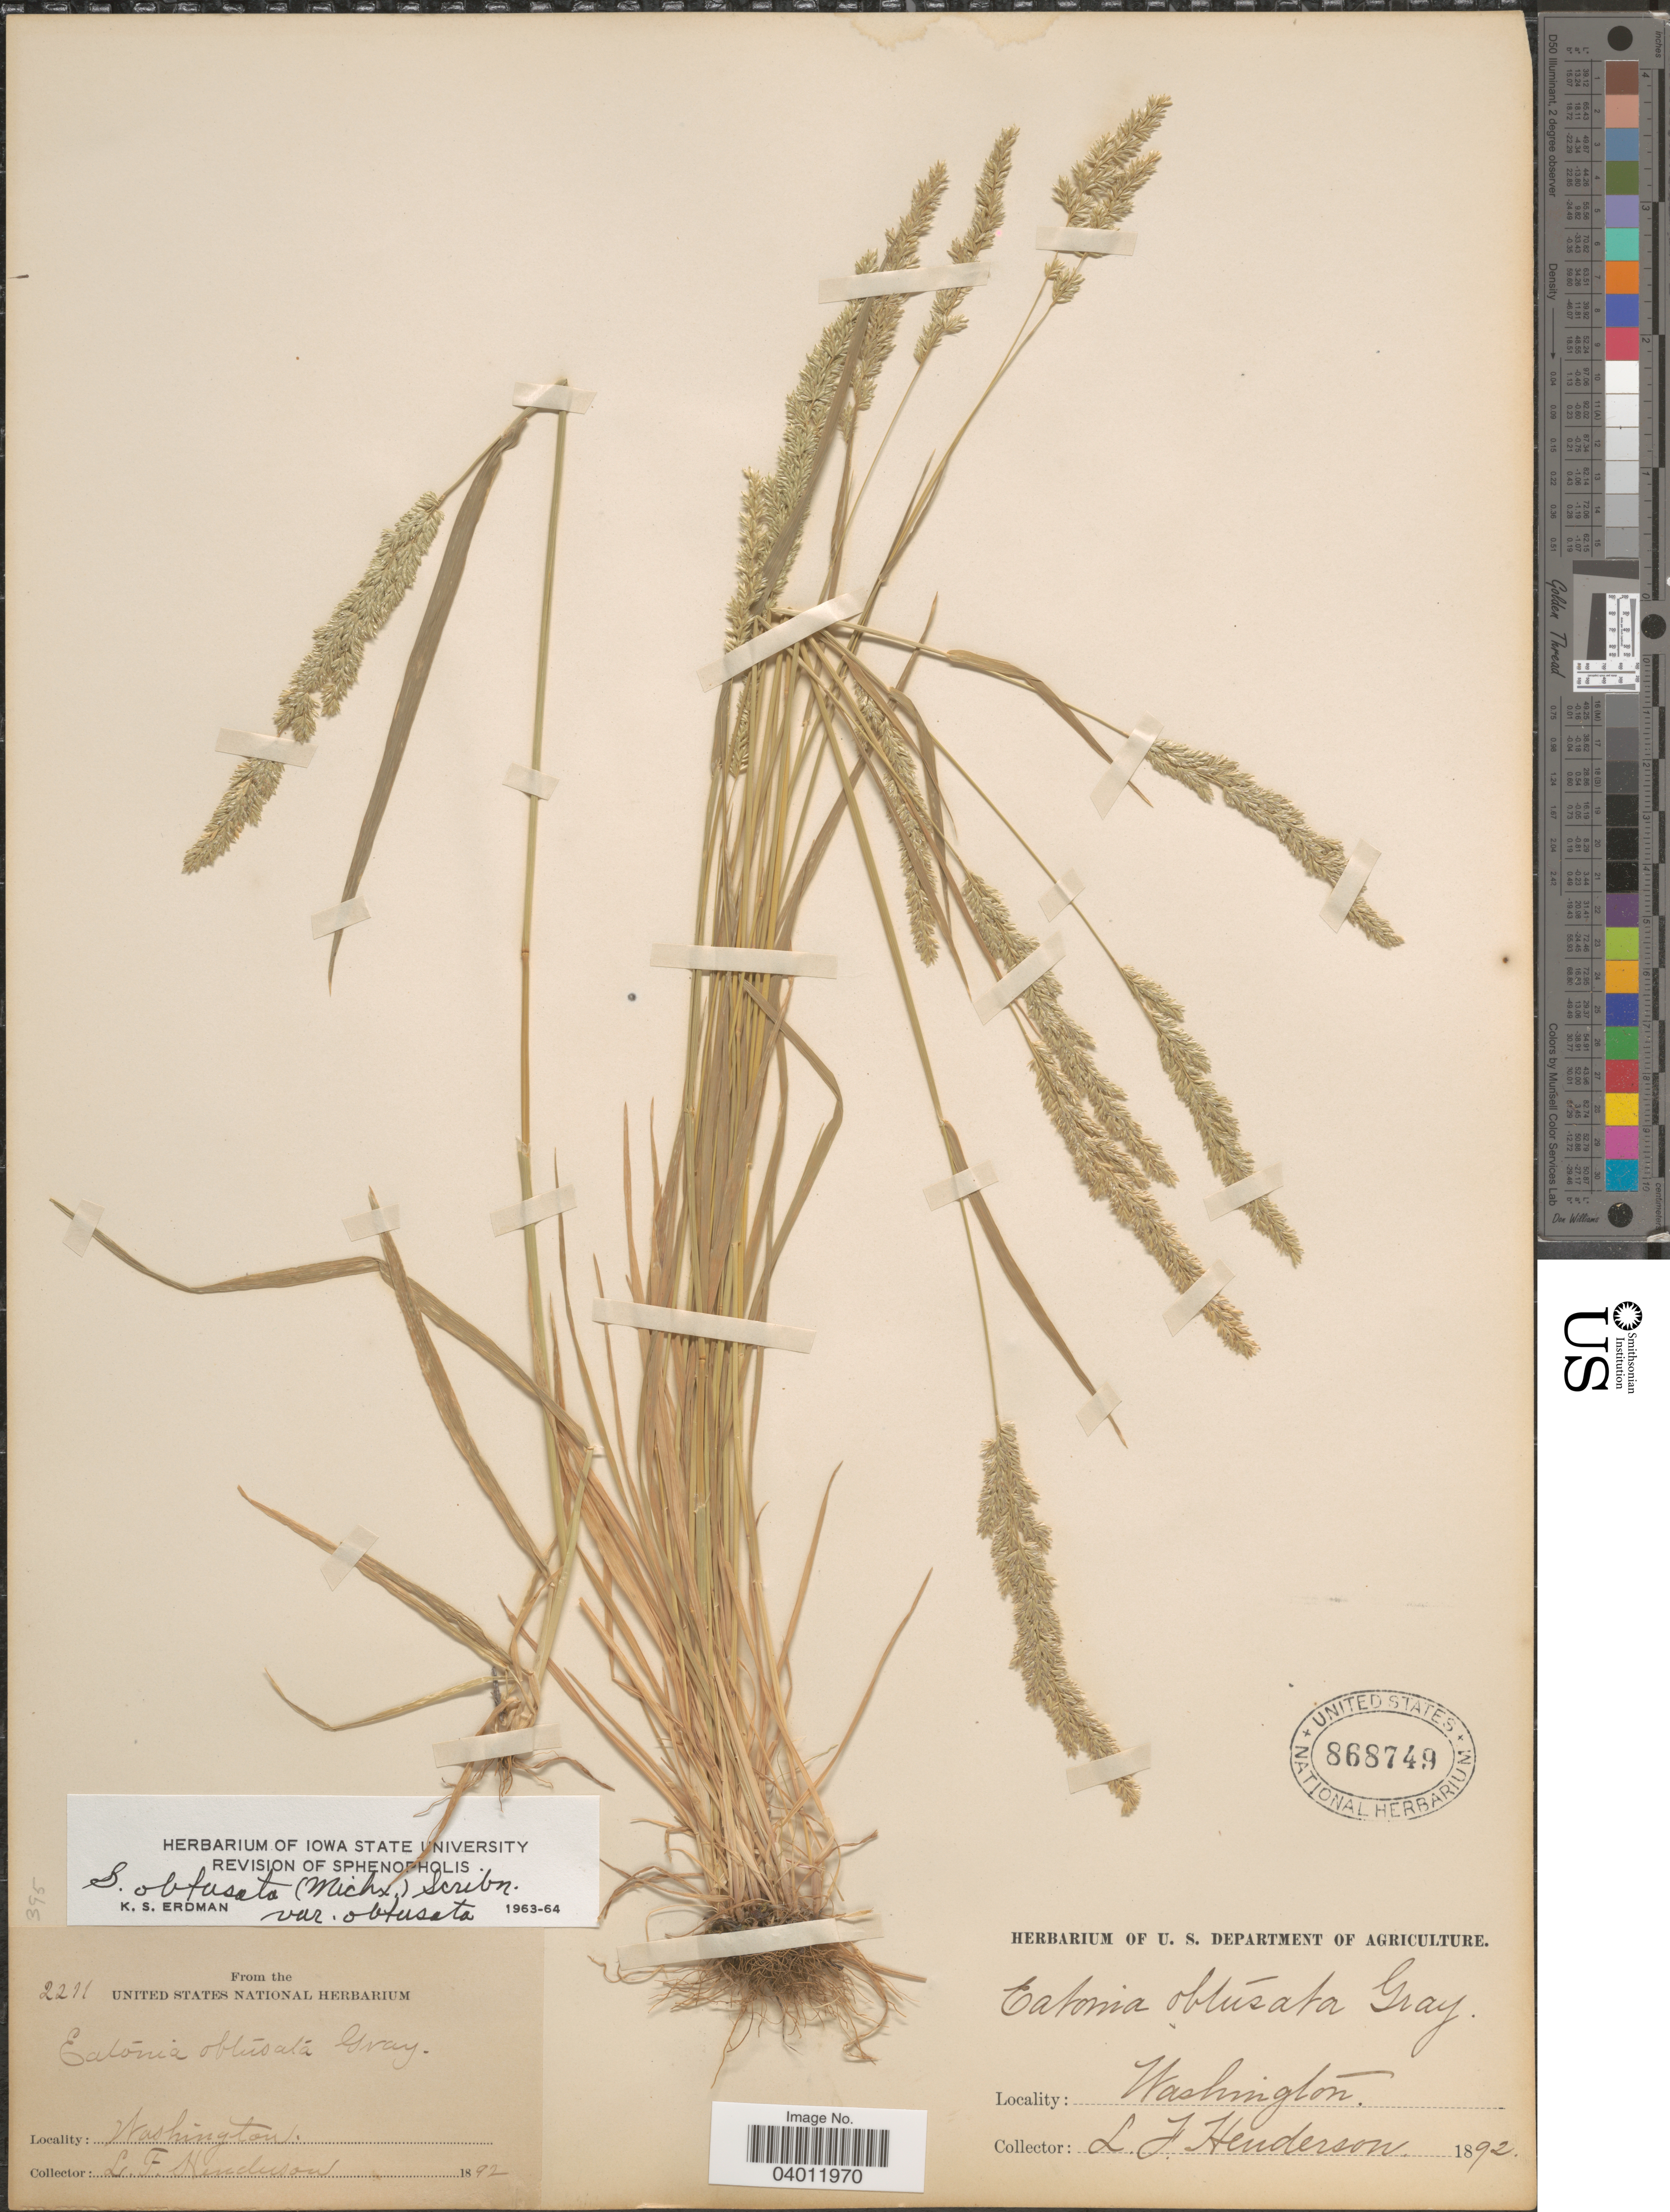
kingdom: Plantae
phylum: Tracheophyta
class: Liliopsida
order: Poales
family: Poaceae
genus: Sphenopholis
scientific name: Sphenopholis obtusata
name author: (Michx.) Scribn.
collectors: L. Henderson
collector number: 2211*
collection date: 1892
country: United States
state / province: Washington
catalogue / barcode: US 868749